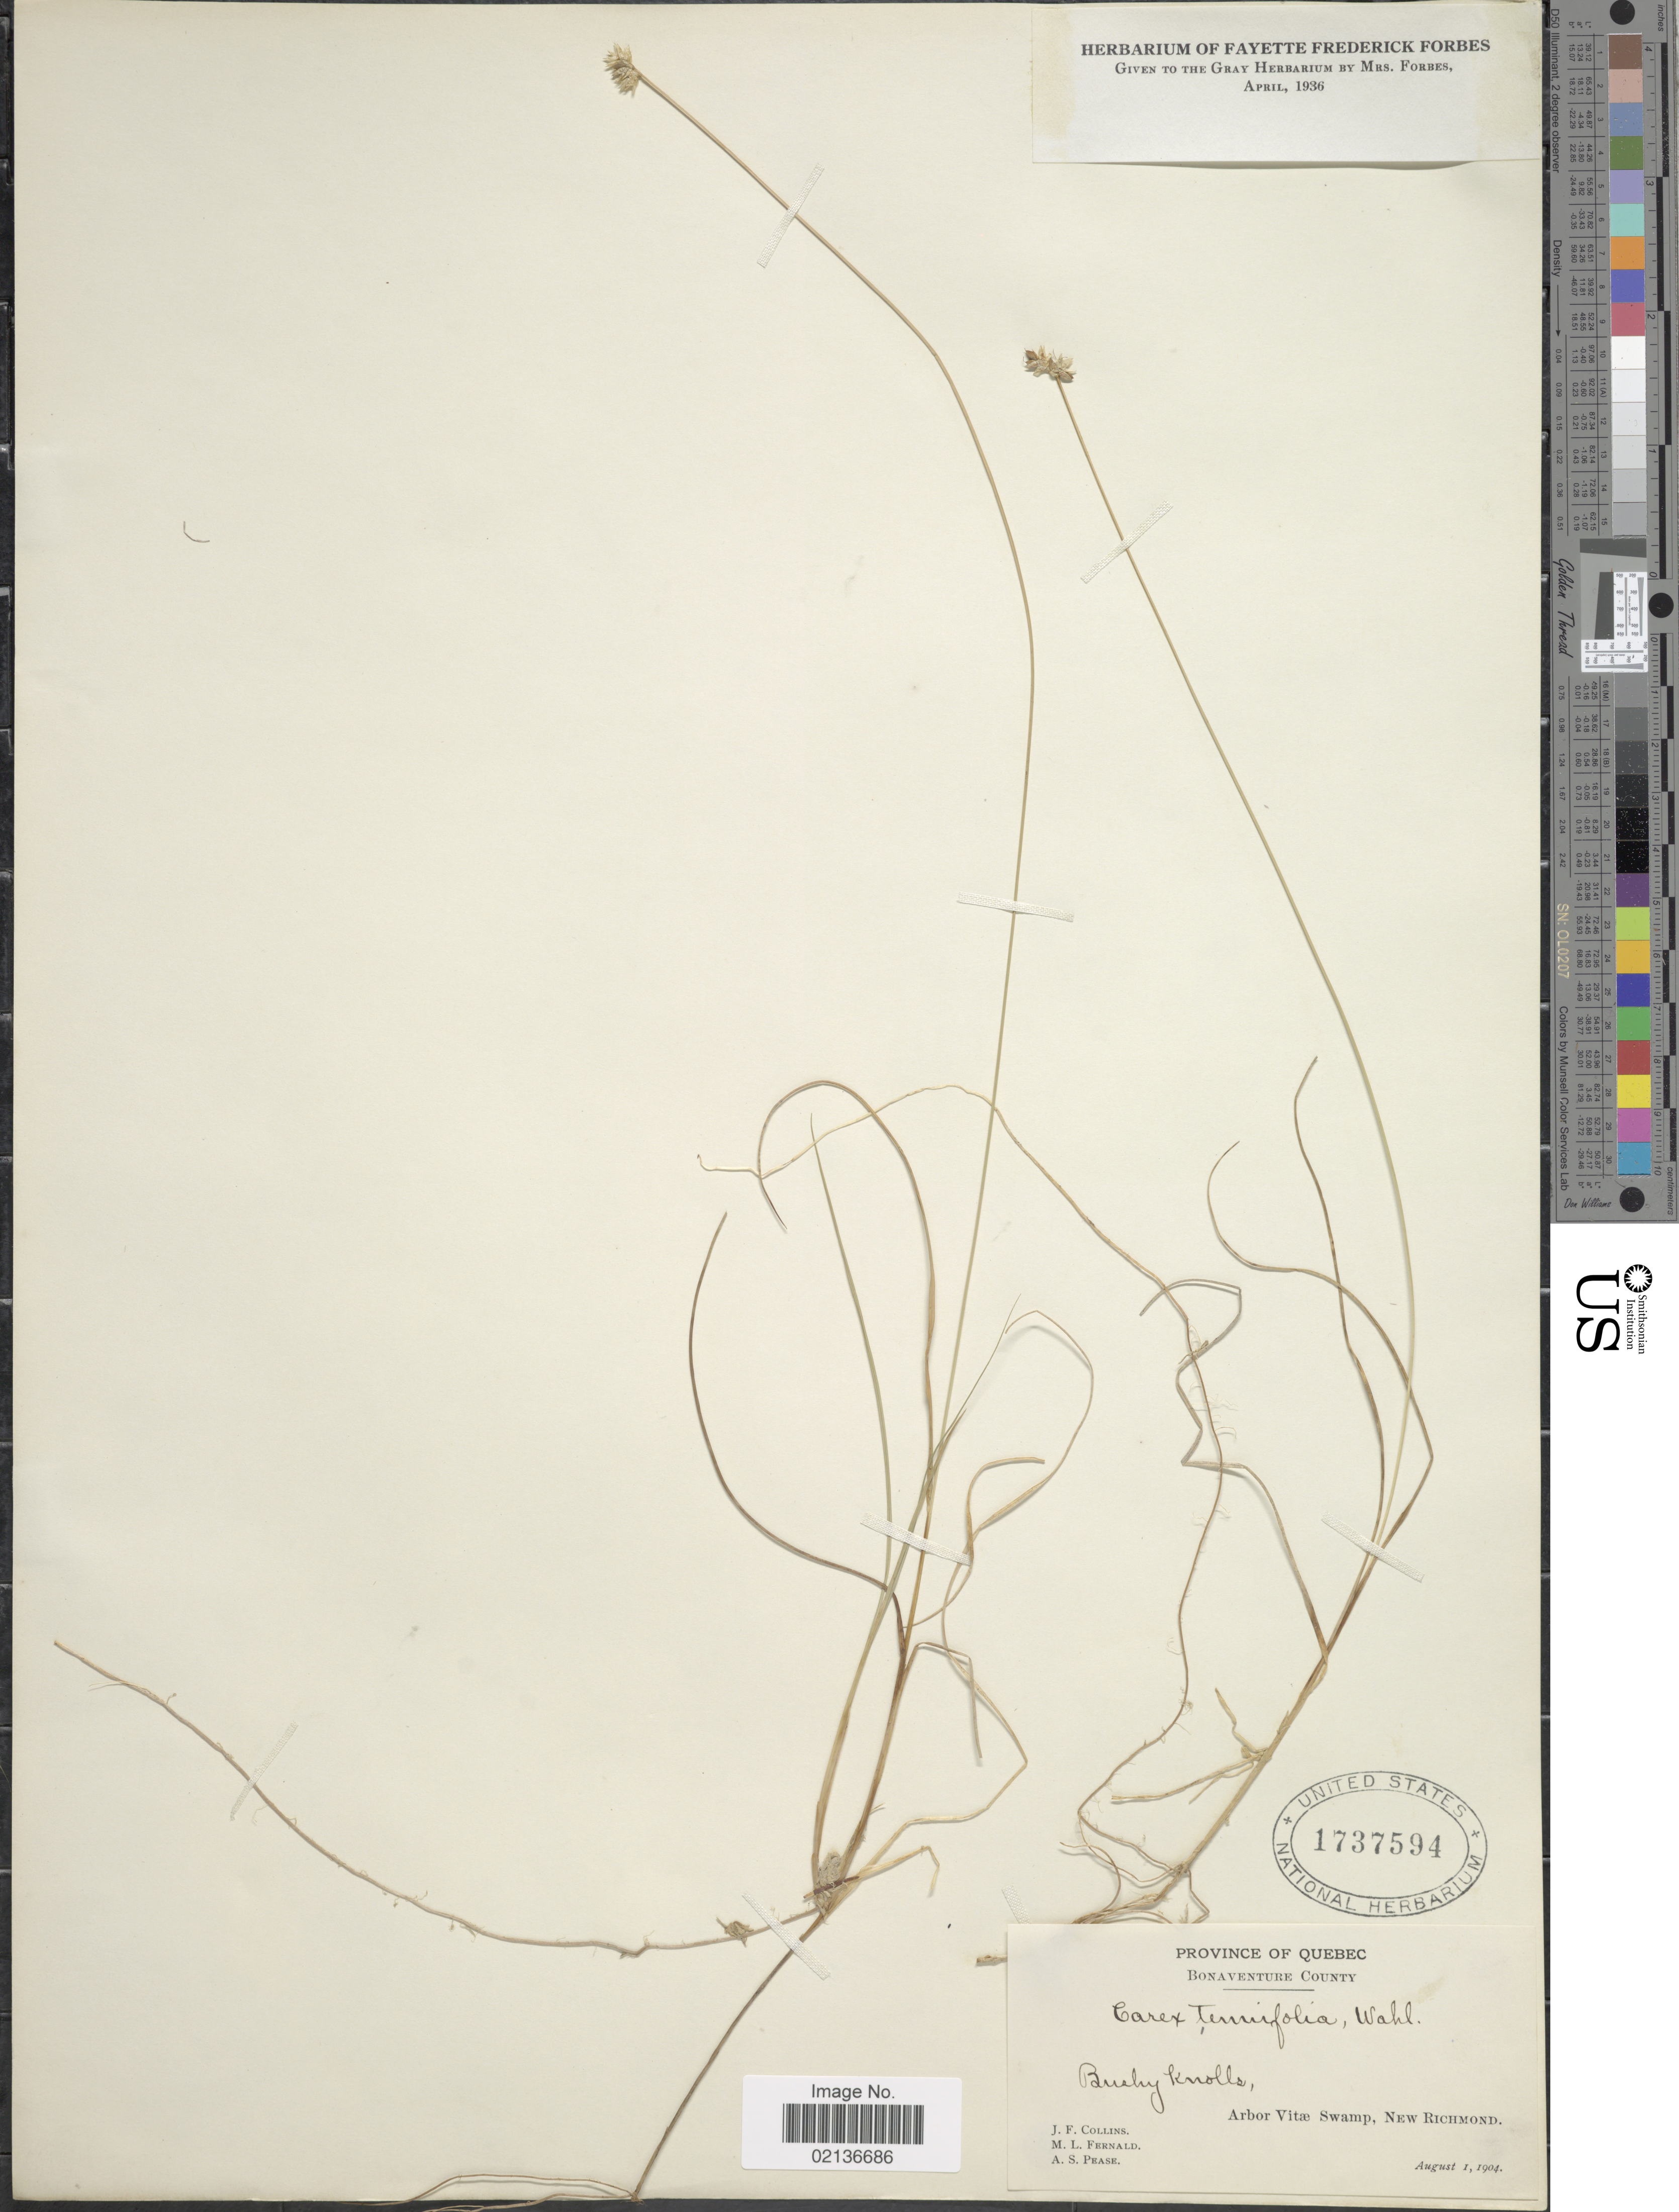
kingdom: Plantae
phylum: Tracheophyta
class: Liliopsida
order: Poales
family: Cyperaceae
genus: Carex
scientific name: Carex tenuiflora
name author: Wahlenb.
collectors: J. Collins, M. L. Fernald & A. S. Pease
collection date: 1904-08-01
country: Canada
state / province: Quebec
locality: Province of Quebec, Bonaventure County, Arbor Vitae Swamp, New Richmond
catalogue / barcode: US 1737594